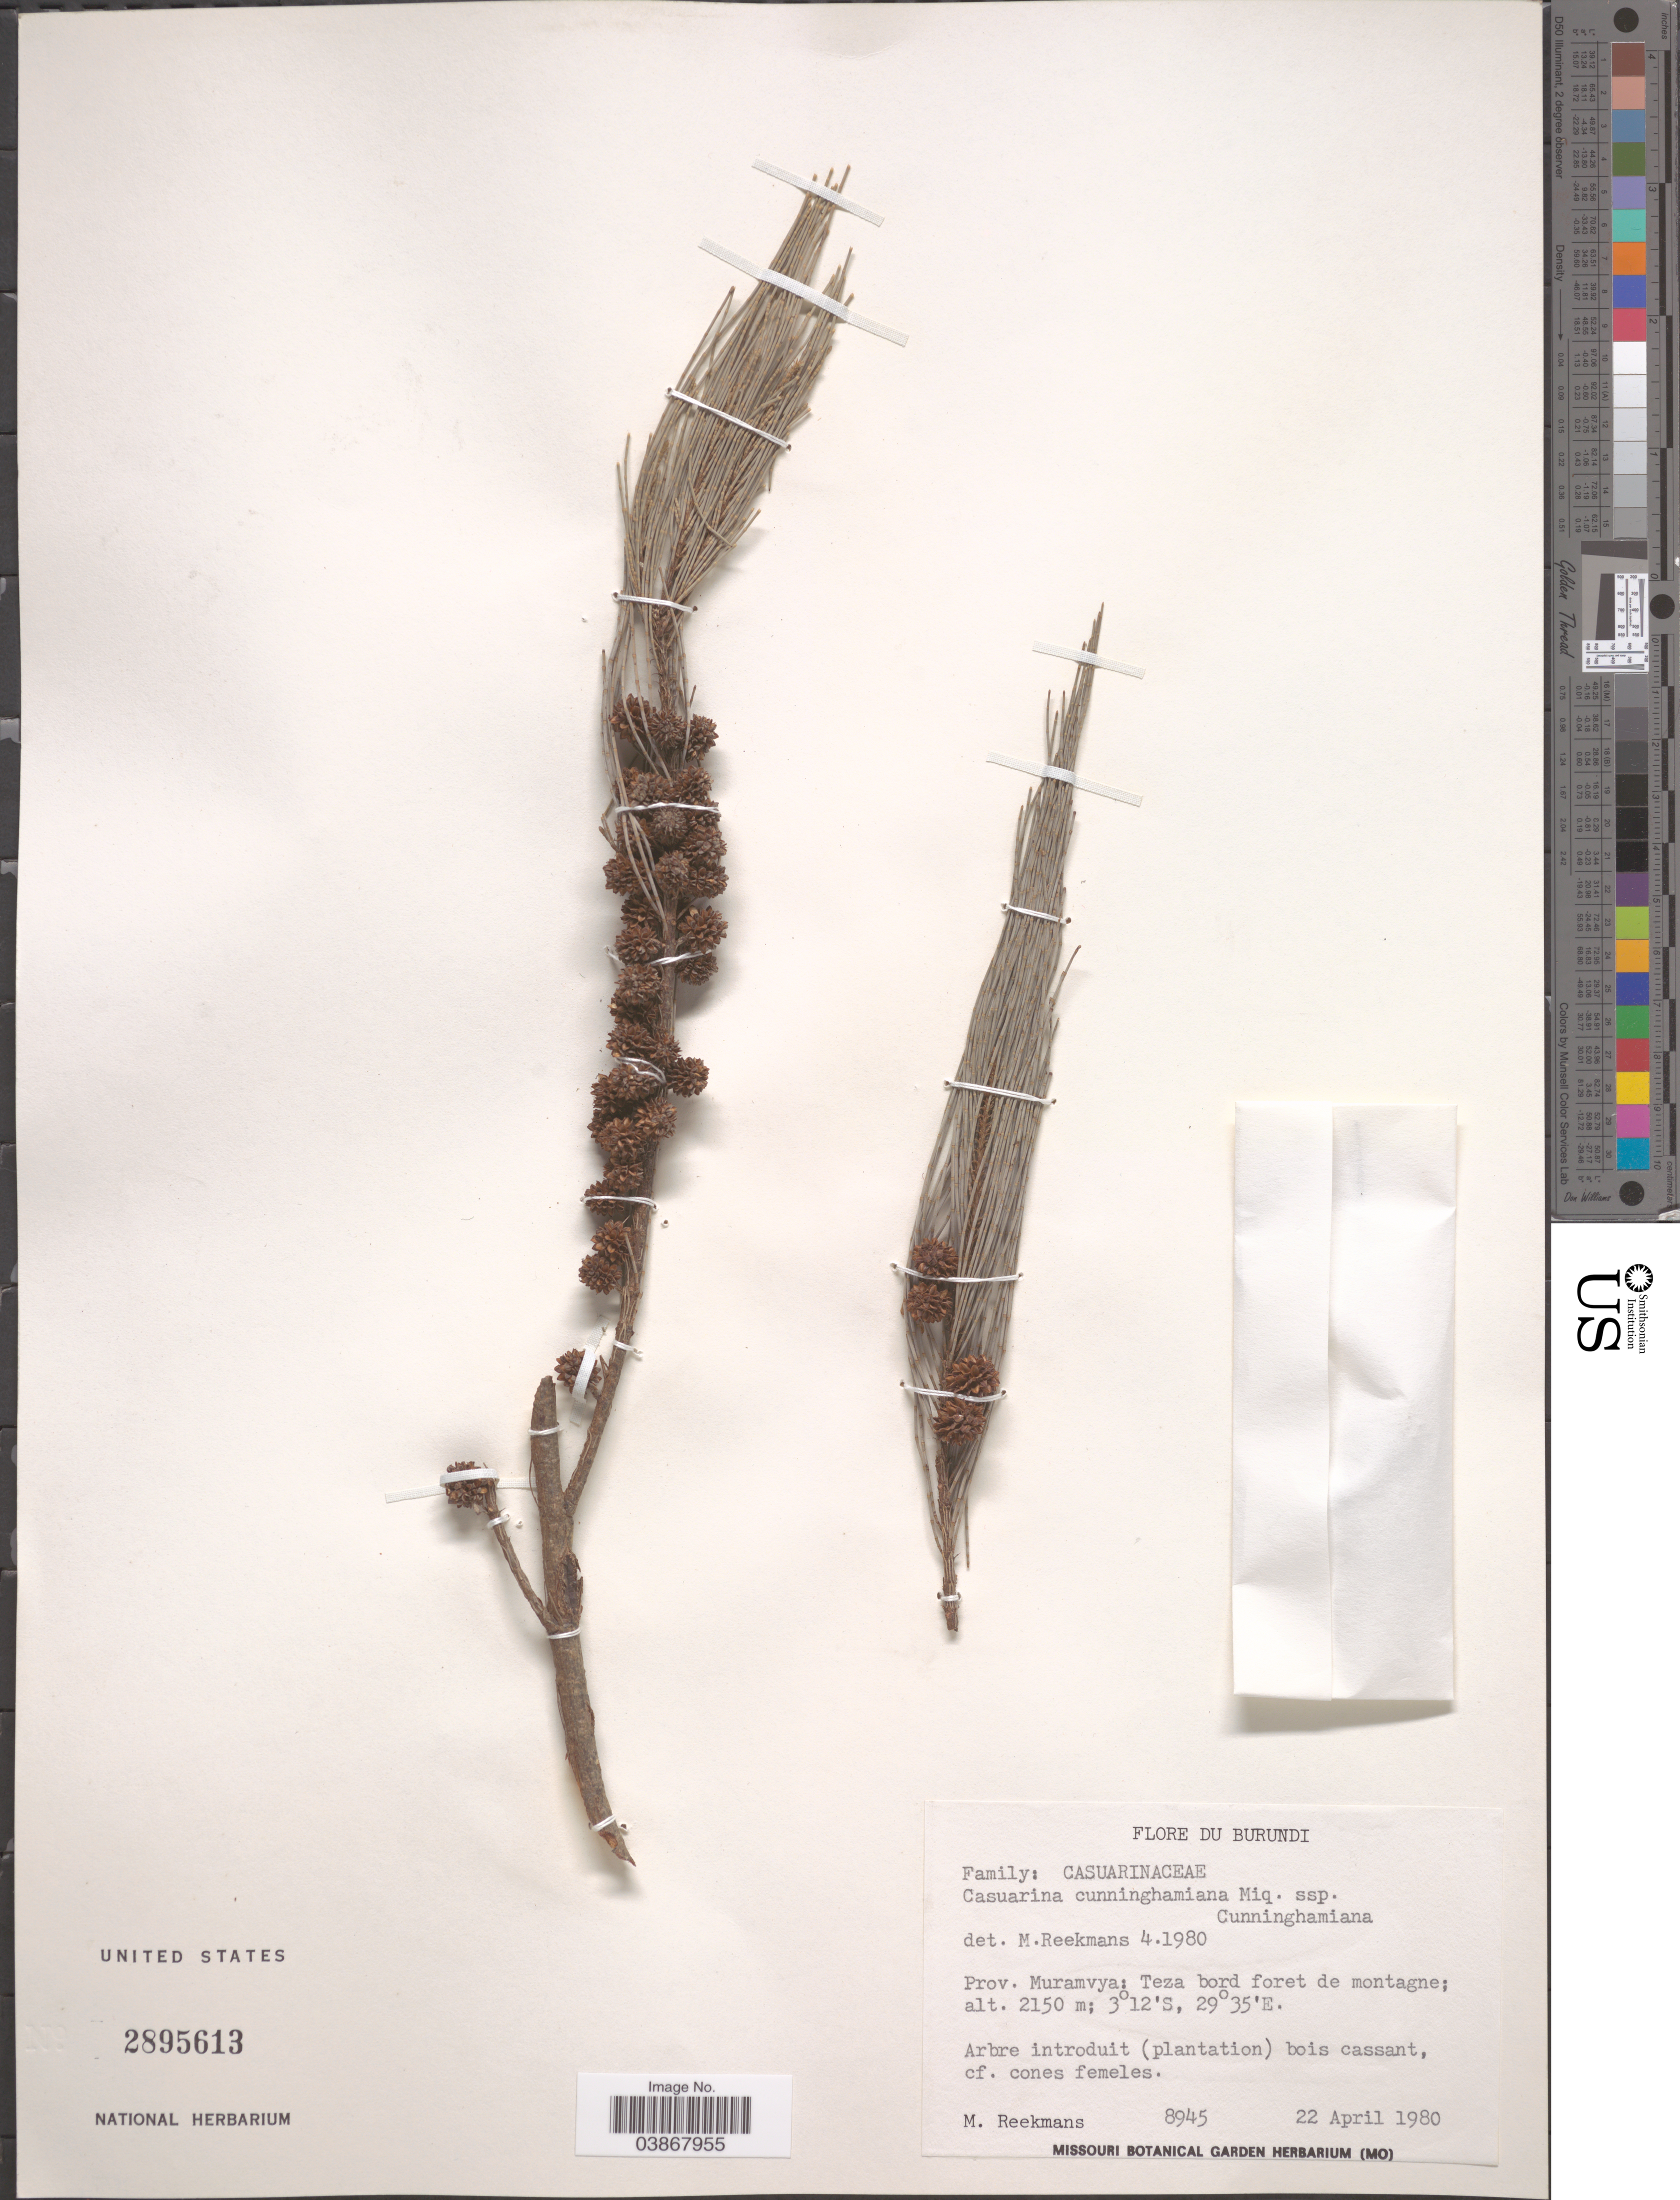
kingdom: Plantae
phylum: Tracheophyta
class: Magnoliopsida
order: Fagales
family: Casuarinaceae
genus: Casuarina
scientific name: Casuarina cunninghamiana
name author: Miq.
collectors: M. Reekmans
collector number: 8945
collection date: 1980-04-22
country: Burundi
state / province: Muramvya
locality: Teza bord foret de montagne.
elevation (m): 2150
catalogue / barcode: US 2895613